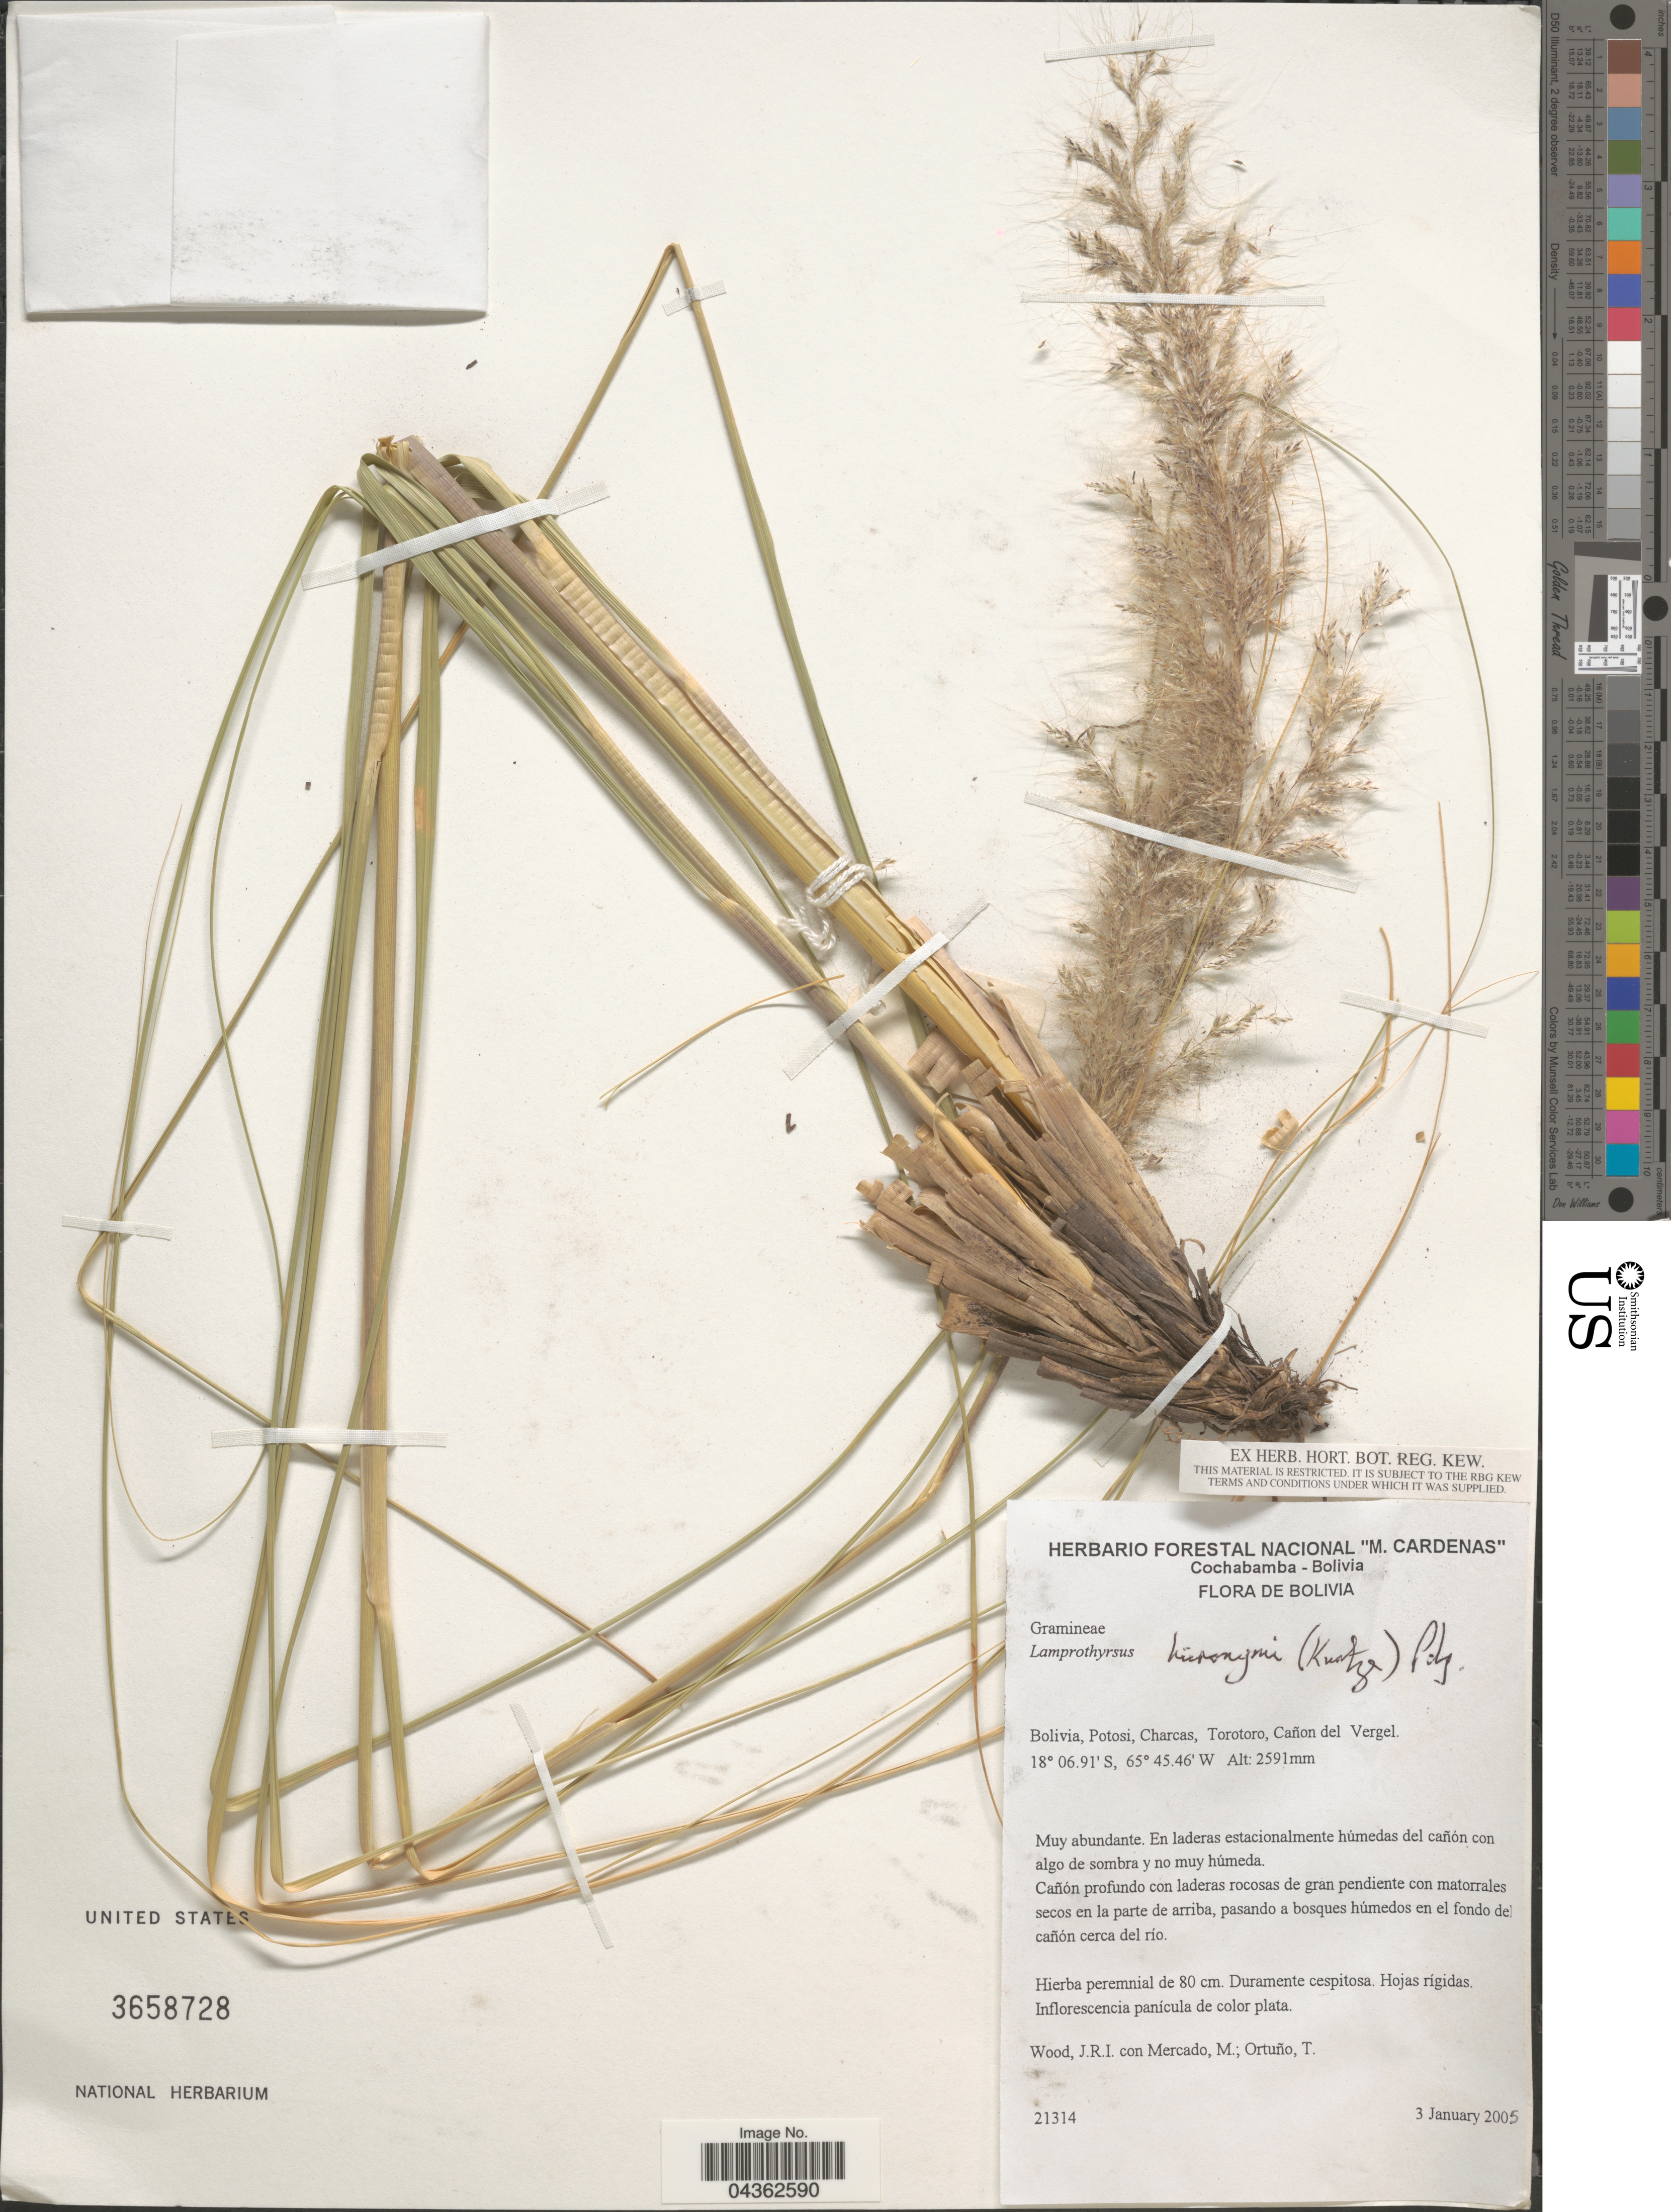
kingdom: Plantae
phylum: Tracheophyta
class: Liliopsida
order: Poales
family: Poaceae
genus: Cortaderia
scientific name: Cortaderia hieronymi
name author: (Kuntze) H.P. Linder & N.P. Barker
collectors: J. R. I. Wood, M. Mercado & T. Ortuno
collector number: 21314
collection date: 2005-01-03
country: Bolivia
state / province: Potosi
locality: Charcas, Torotoro, Cañon del Vergel.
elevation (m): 2591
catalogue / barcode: US 3658728